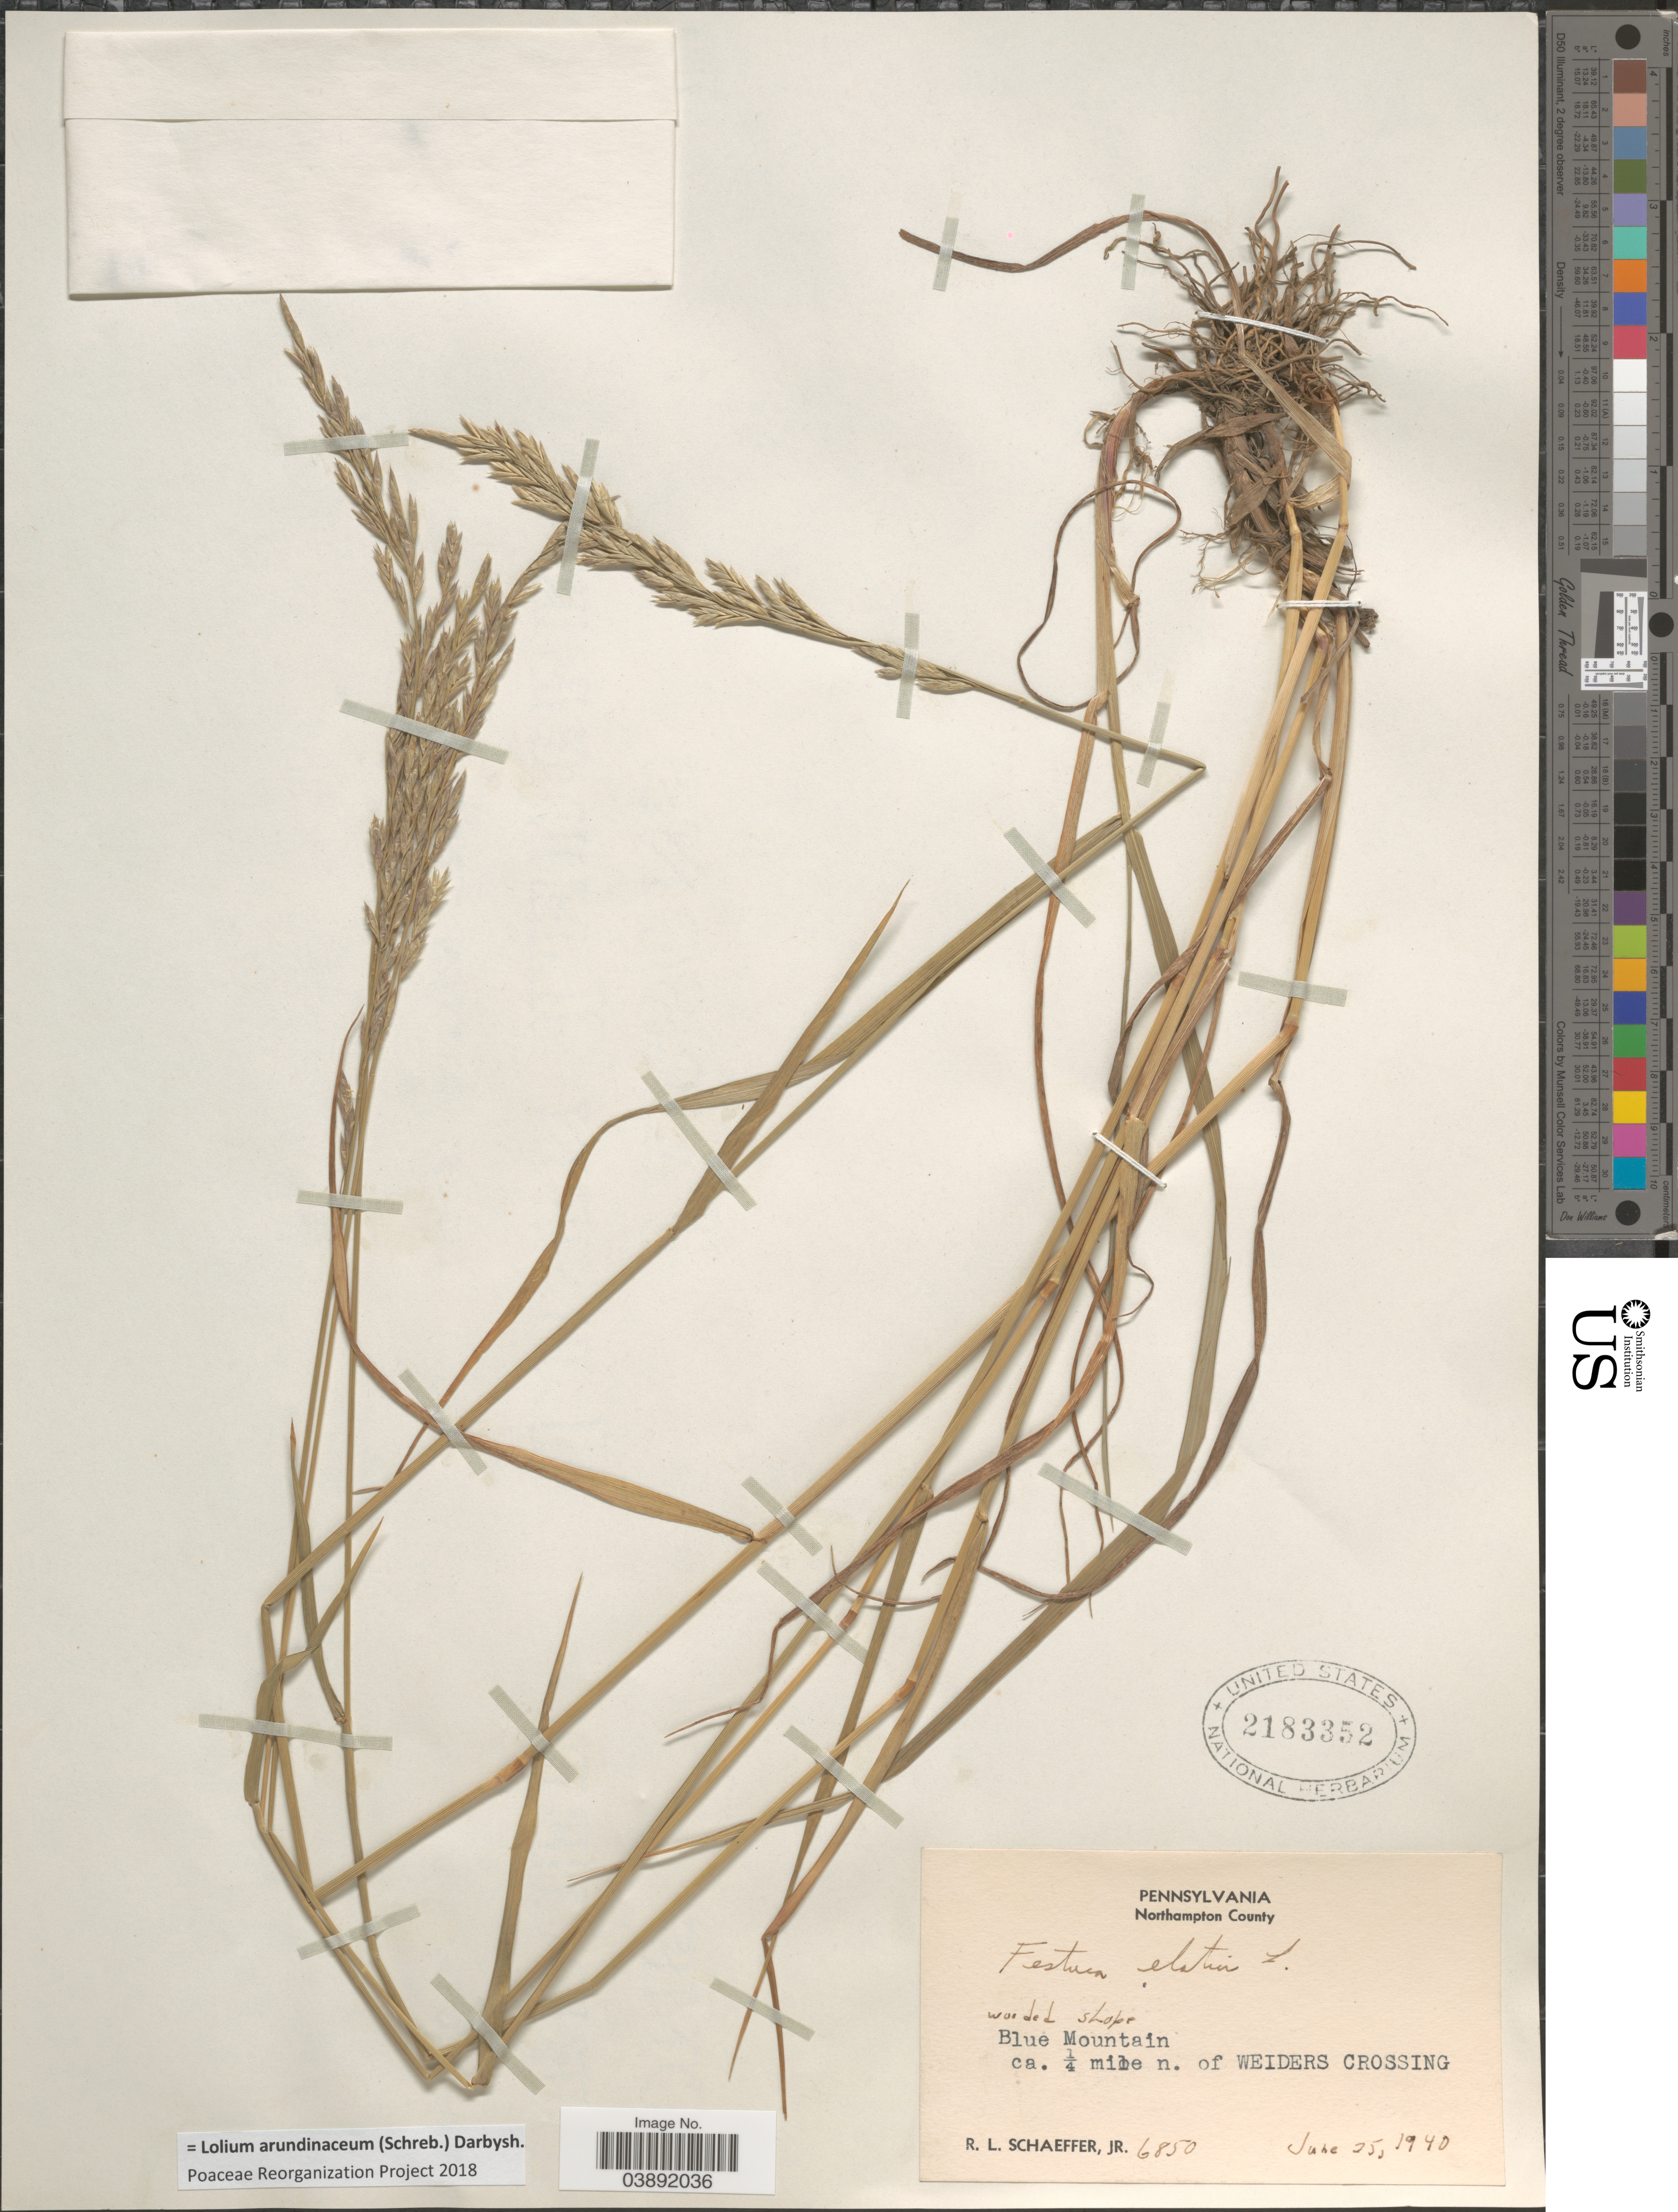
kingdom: Plantae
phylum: Tracheophyta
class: Liliopsida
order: Poales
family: Poaceae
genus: Lolium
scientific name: Lolium arundinaceum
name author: (Schreb.) Darbysh.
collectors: R. L. Schaeffer Jr.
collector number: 6850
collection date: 1940-06-25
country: United States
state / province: Pennsylvania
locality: Northampton County. Blue Mountain ca. ¼ mile n. of Weiders Crossing.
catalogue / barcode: US 2183352